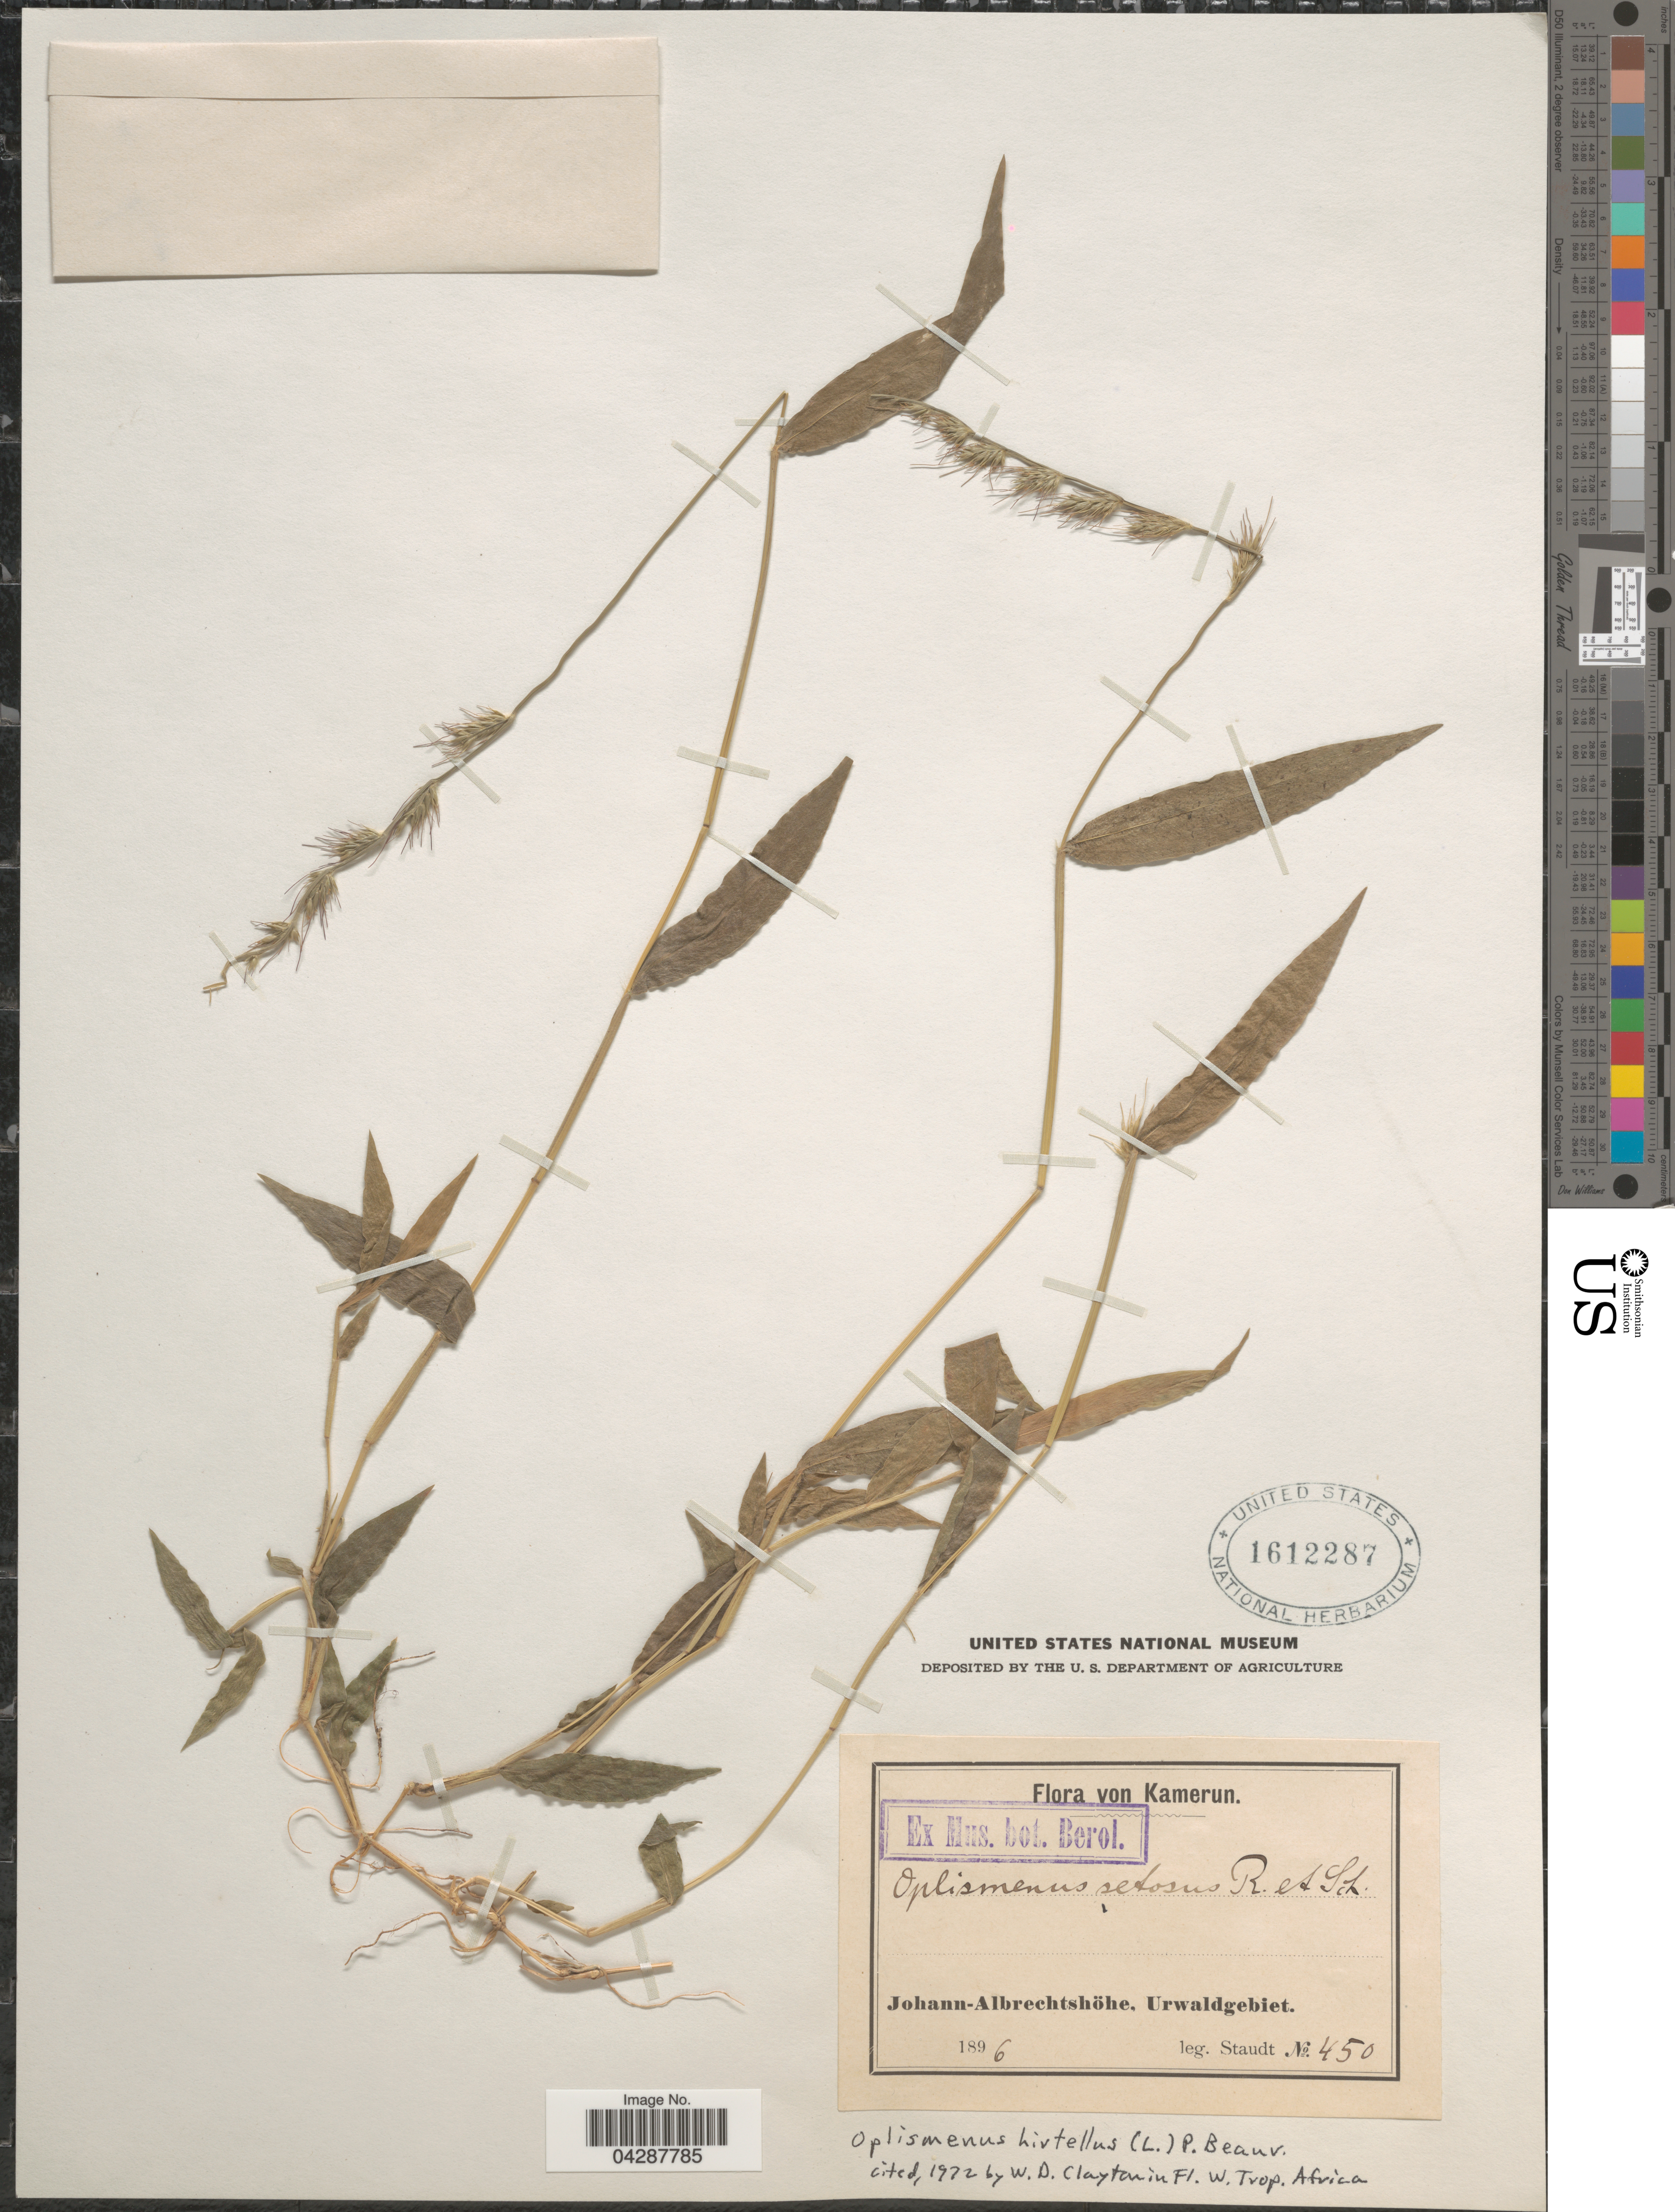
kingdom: Plantae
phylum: Tracheophyta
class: Liliopsida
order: Poales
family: Poaceae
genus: Oplismenus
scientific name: Oplismenus hirtellus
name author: (L.) P. Beauv.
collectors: -. Staudt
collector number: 450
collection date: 1896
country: Cameroon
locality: Kamerun. Johann-Albrechtshöhe, Urwaldgebiet.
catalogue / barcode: US 1612287